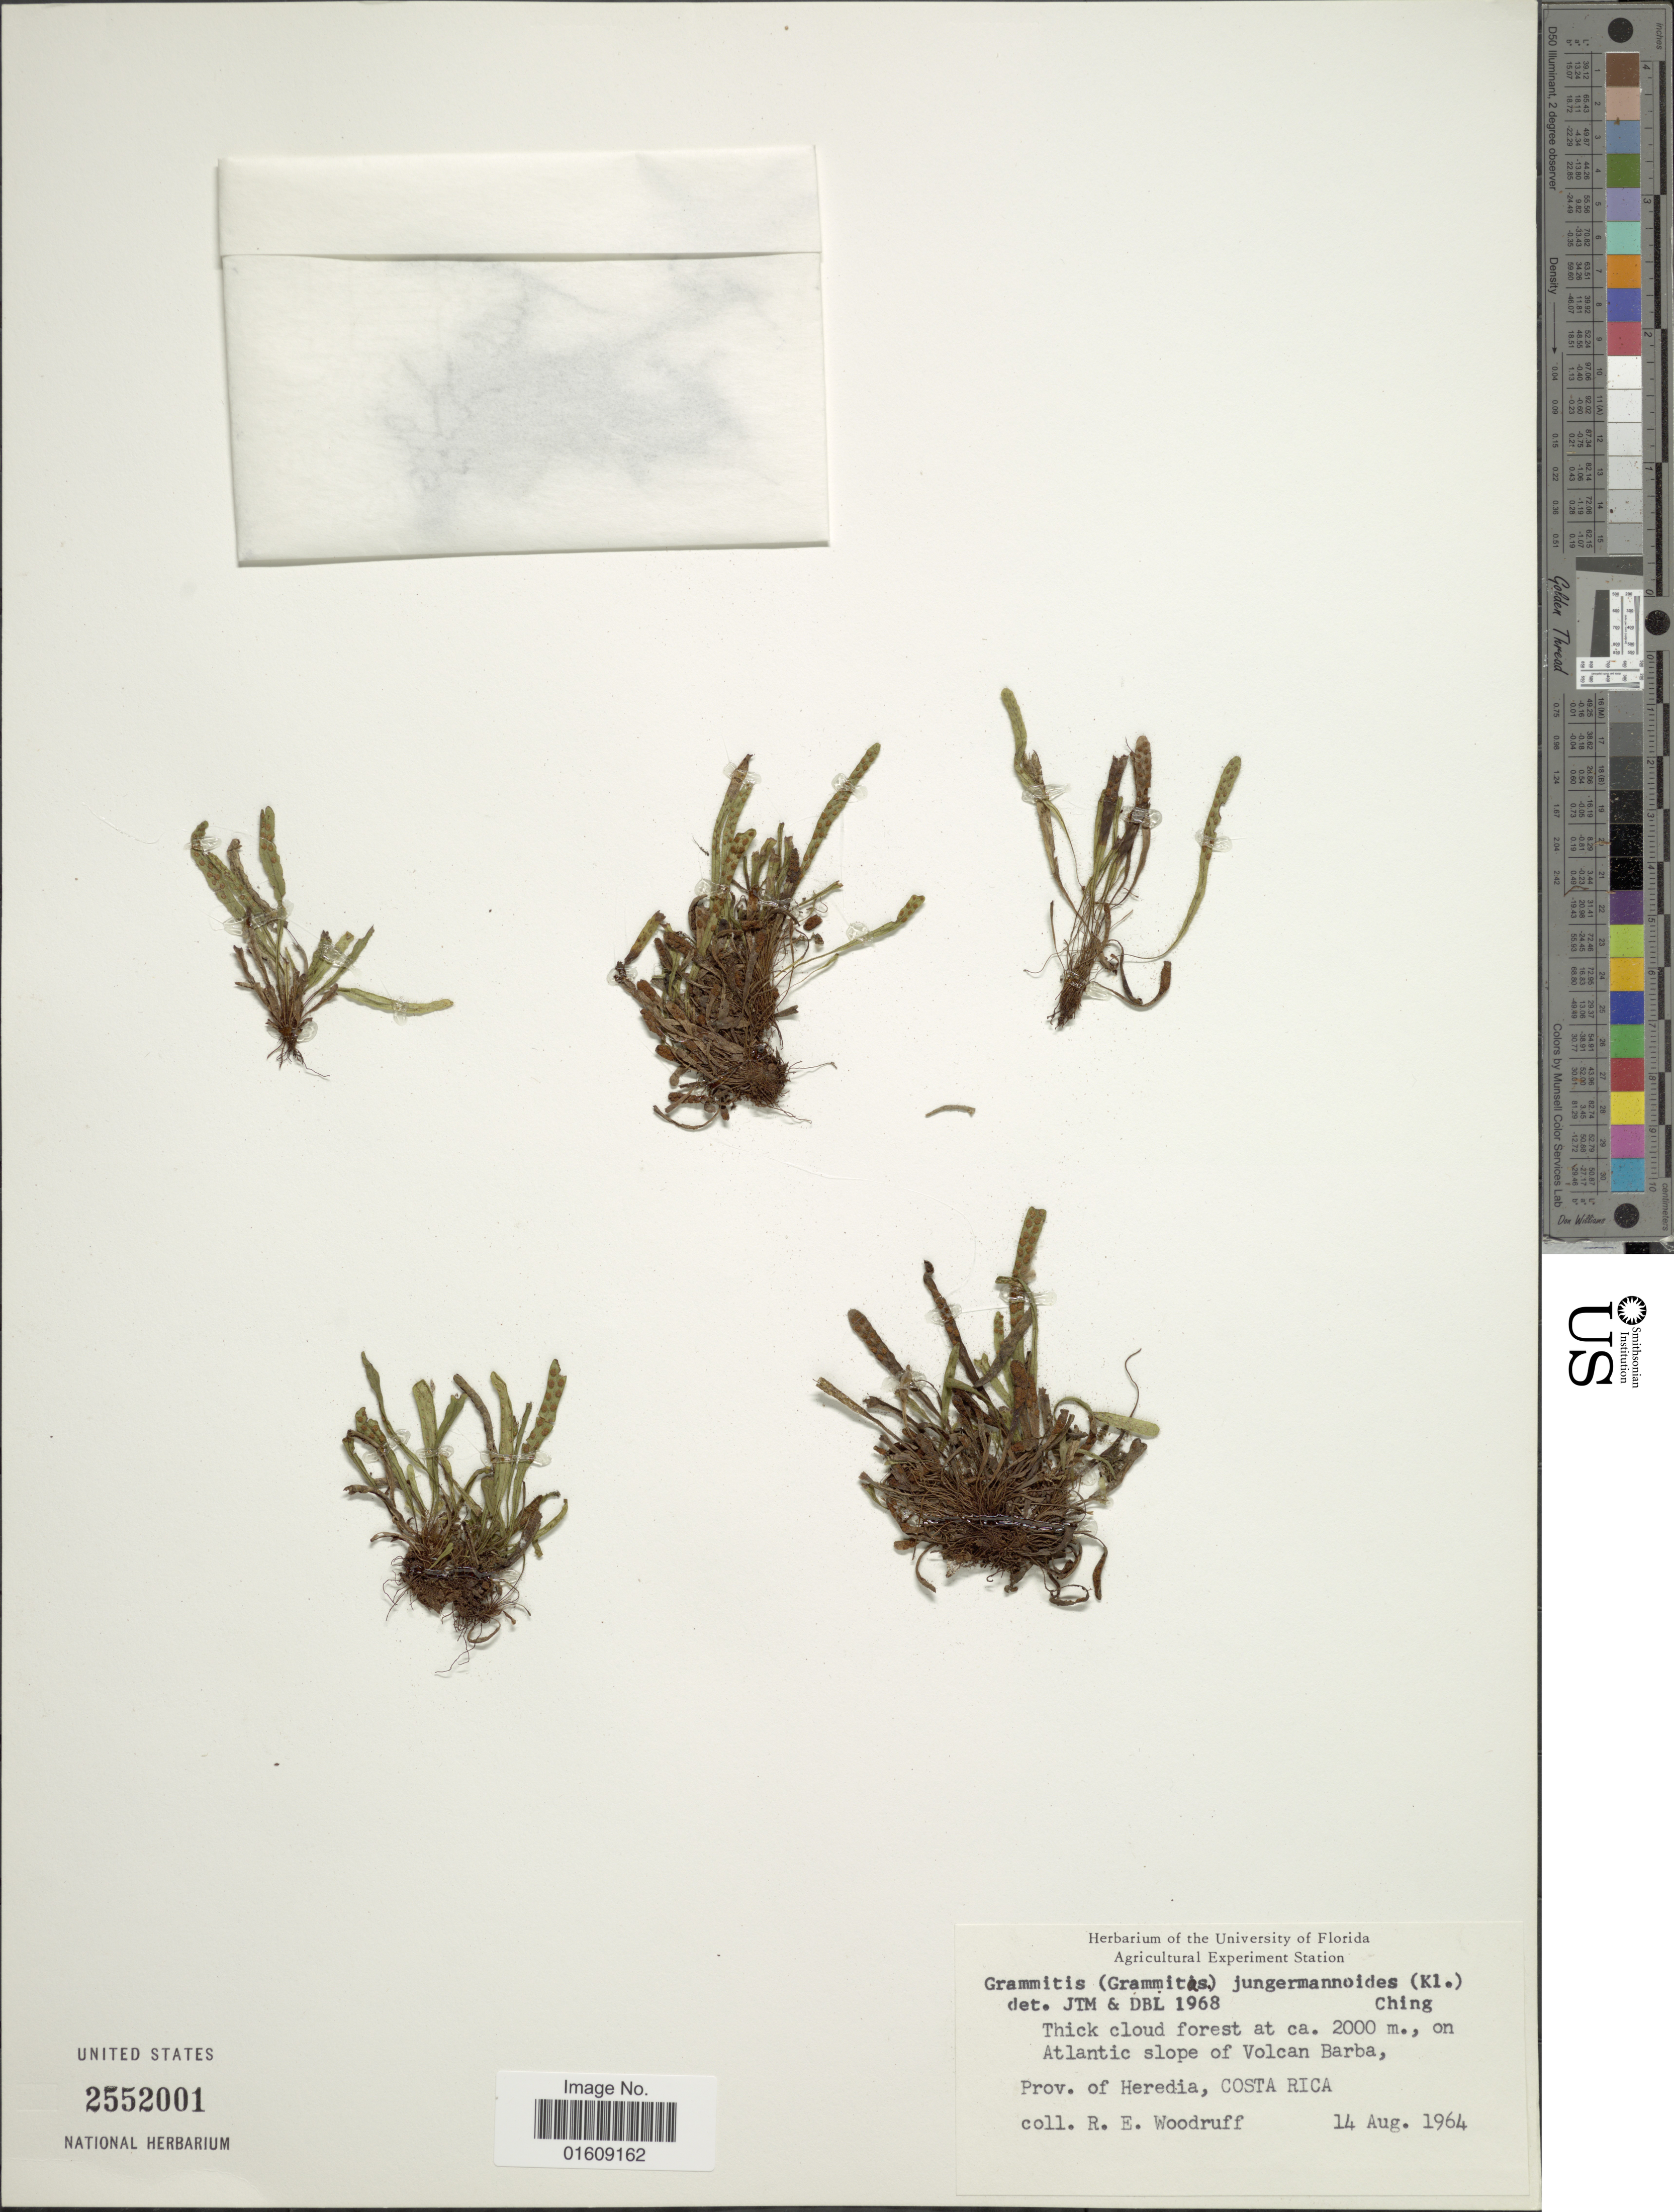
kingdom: Plantae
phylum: Tracheophyta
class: Polypodiopsida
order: Polypodiales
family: Polypodiaceae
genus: Ceradenia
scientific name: Ceradenia jungermannioides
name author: (Klotzsch) L.E. Bishop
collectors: R. Woodruff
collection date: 1964-08-14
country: Costa Rica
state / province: Heredia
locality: Costa Rica, Prov. of Heredia. on Atlantic slope of Volcan Barba.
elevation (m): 2000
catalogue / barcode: US 2552001